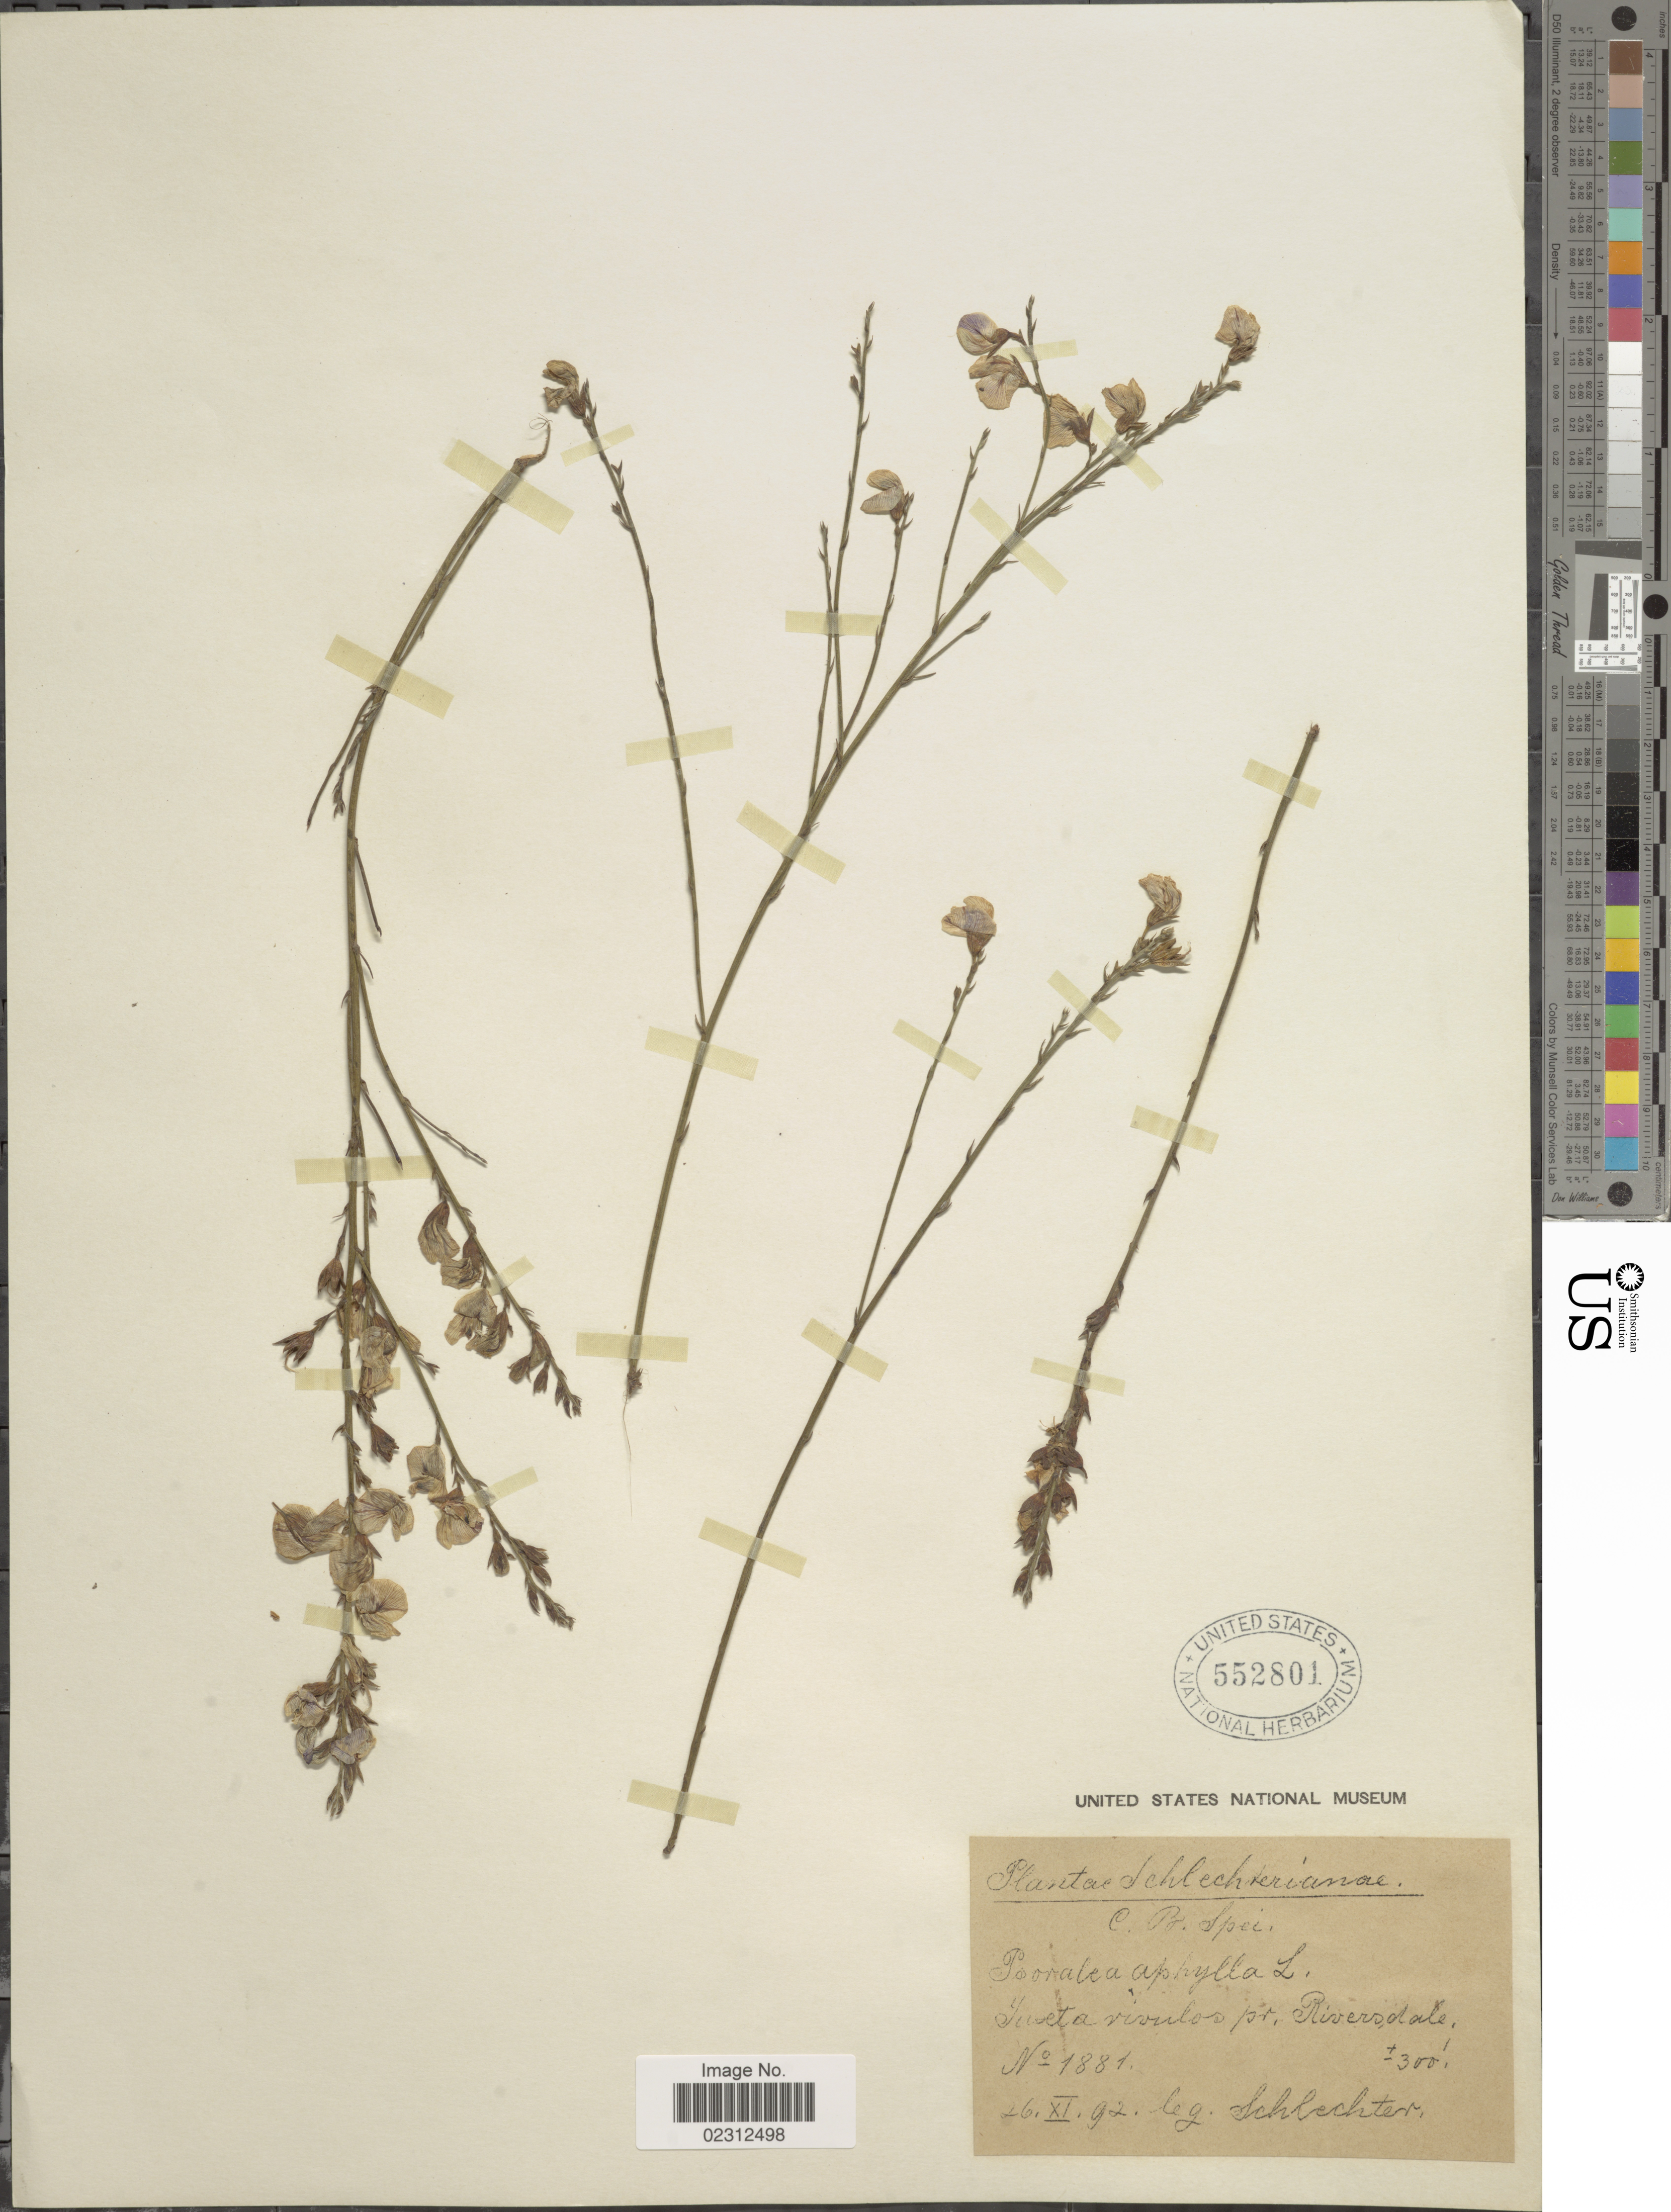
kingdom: Plantae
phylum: Tracheophyta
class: Magnoliopsida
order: Fabales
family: Fabaceae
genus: Psoralea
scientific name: Psoralea aphylla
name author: L.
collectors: Schlechter, --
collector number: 1881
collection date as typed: Transcribed d/m/y: 26/11/92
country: South Africa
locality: Yuoeta Rivulos pt. Riversdale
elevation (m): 91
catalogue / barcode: US 552801